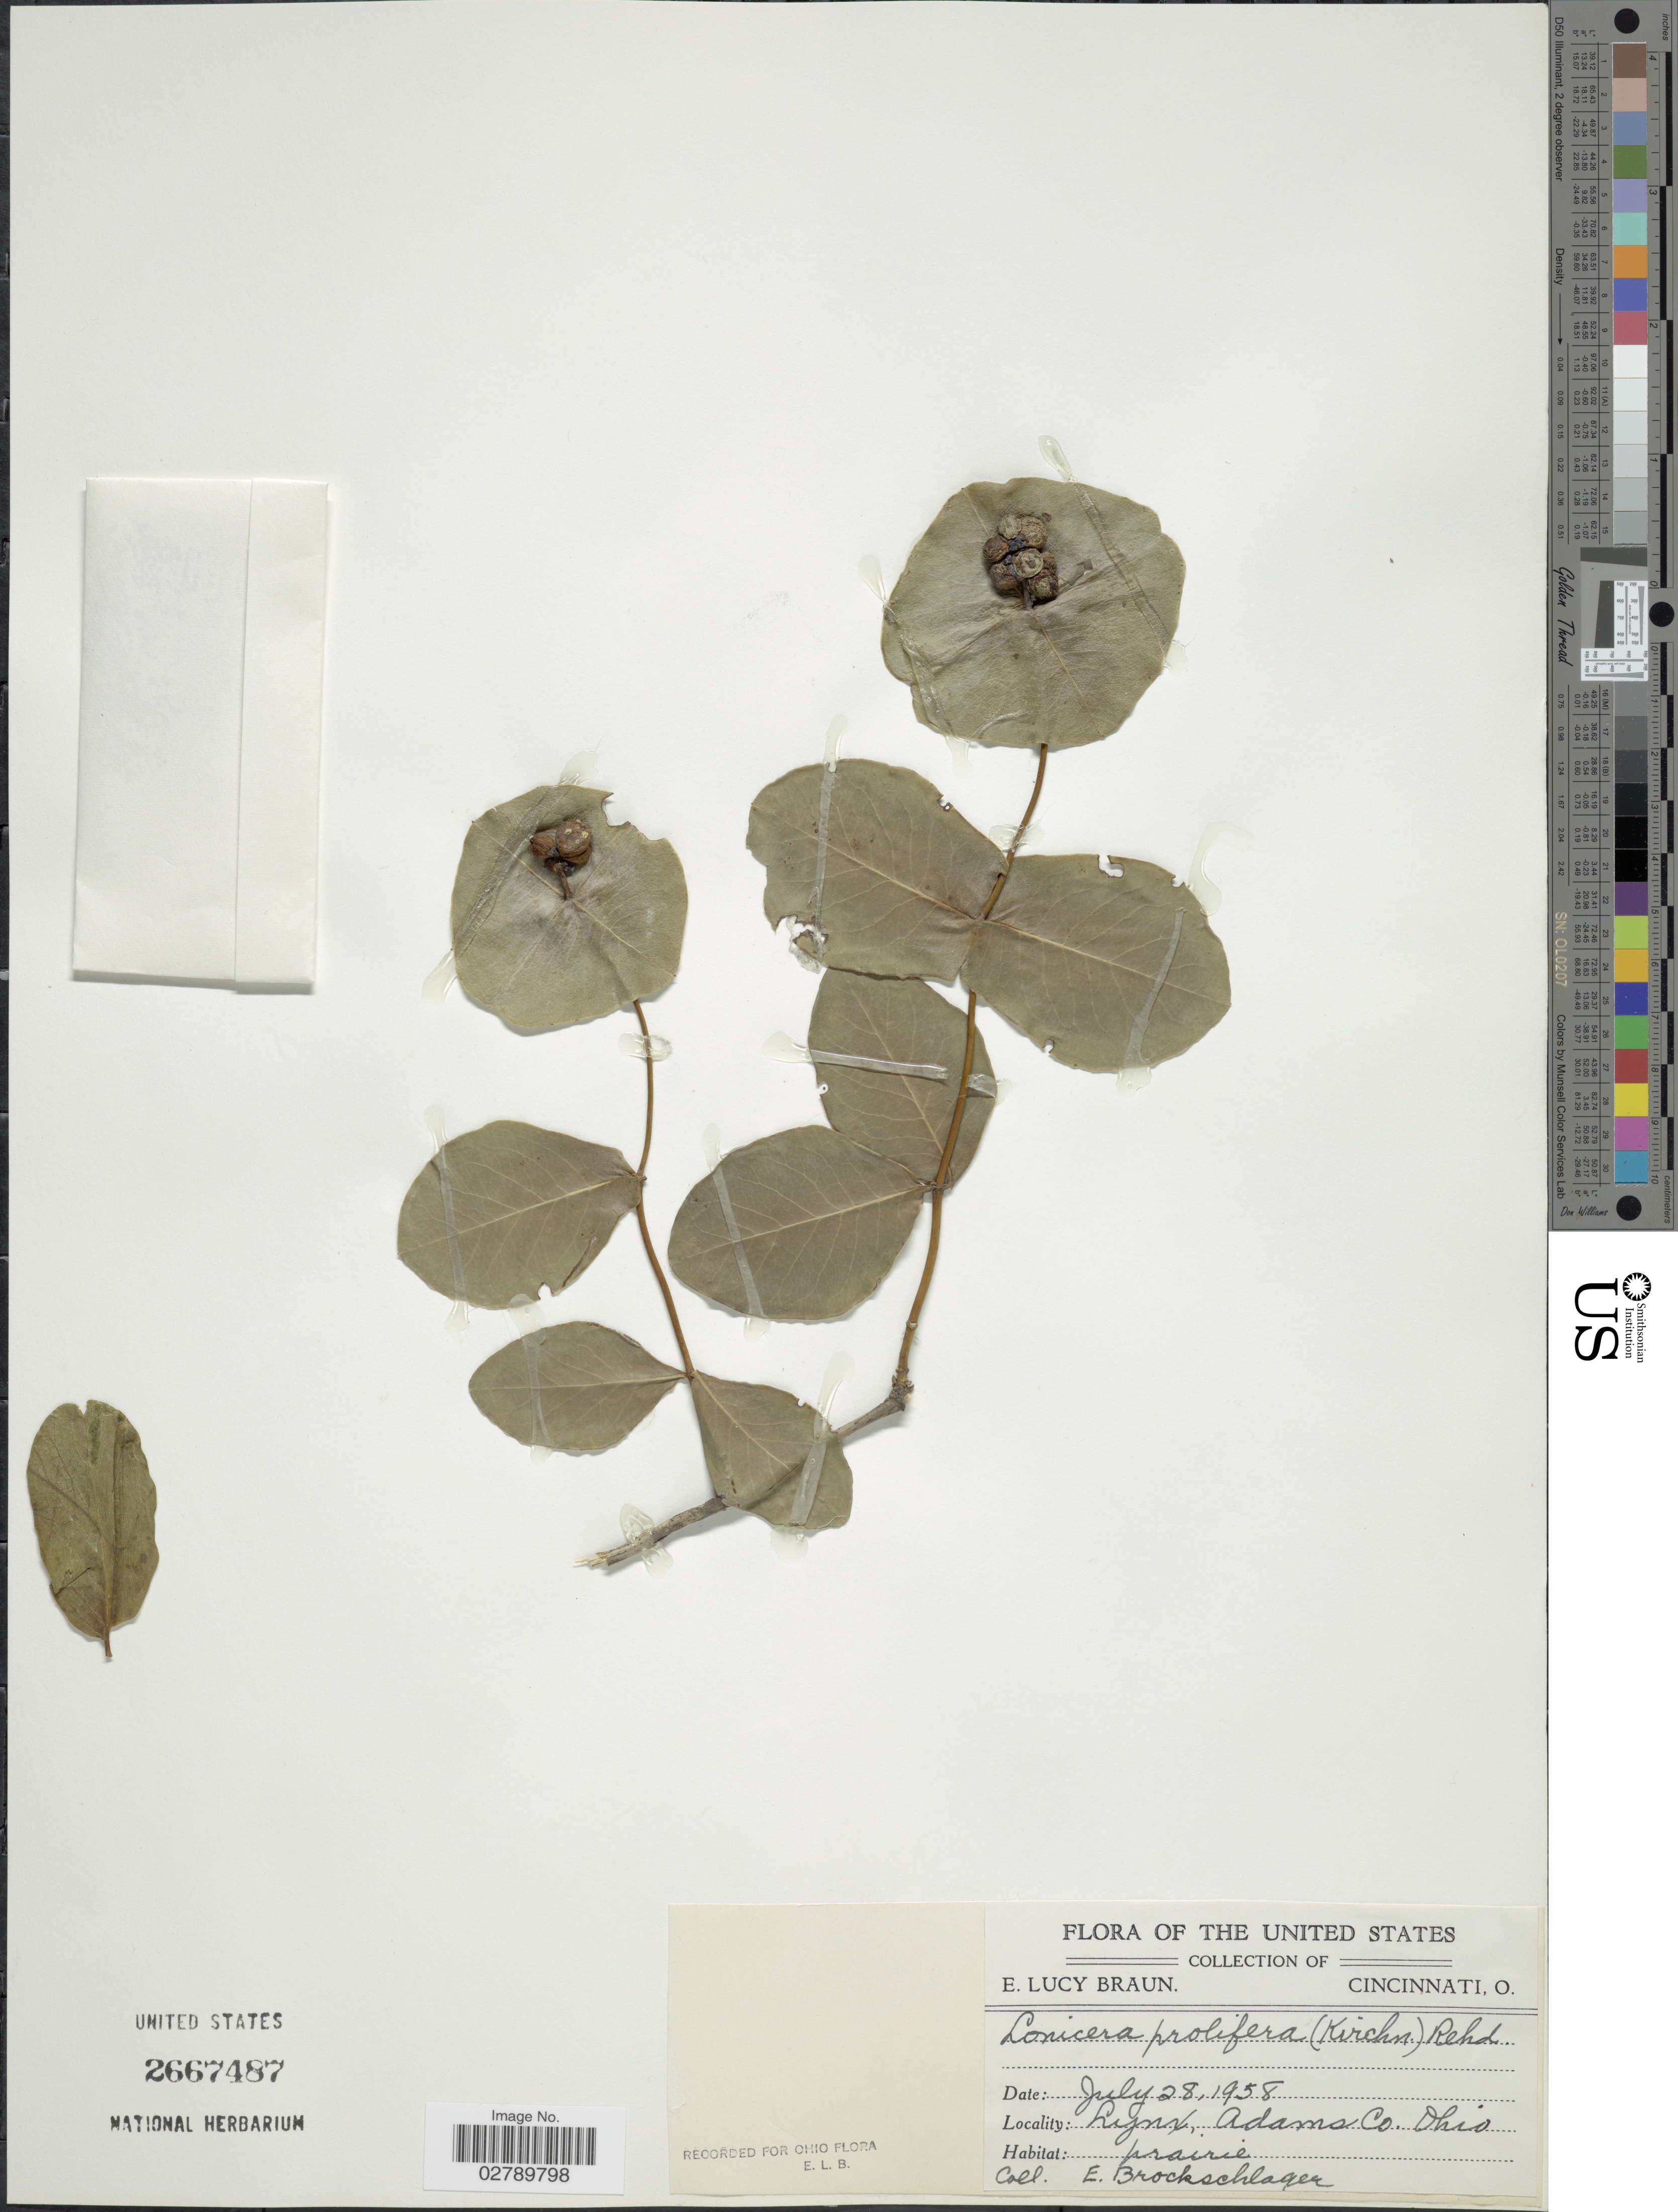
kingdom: Plantae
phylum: Tracheophyta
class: Magnoliopsida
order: Dipsacales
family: Caprifoliaceae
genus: Lonicera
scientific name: Lonicera prolifera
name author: (O. Kirchner) Booth ex Rehder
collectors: E. Brockschlager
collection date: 1958-07-28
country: United States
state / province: Ohio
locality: Lynx, Adams Co.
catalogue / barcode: US 2667487